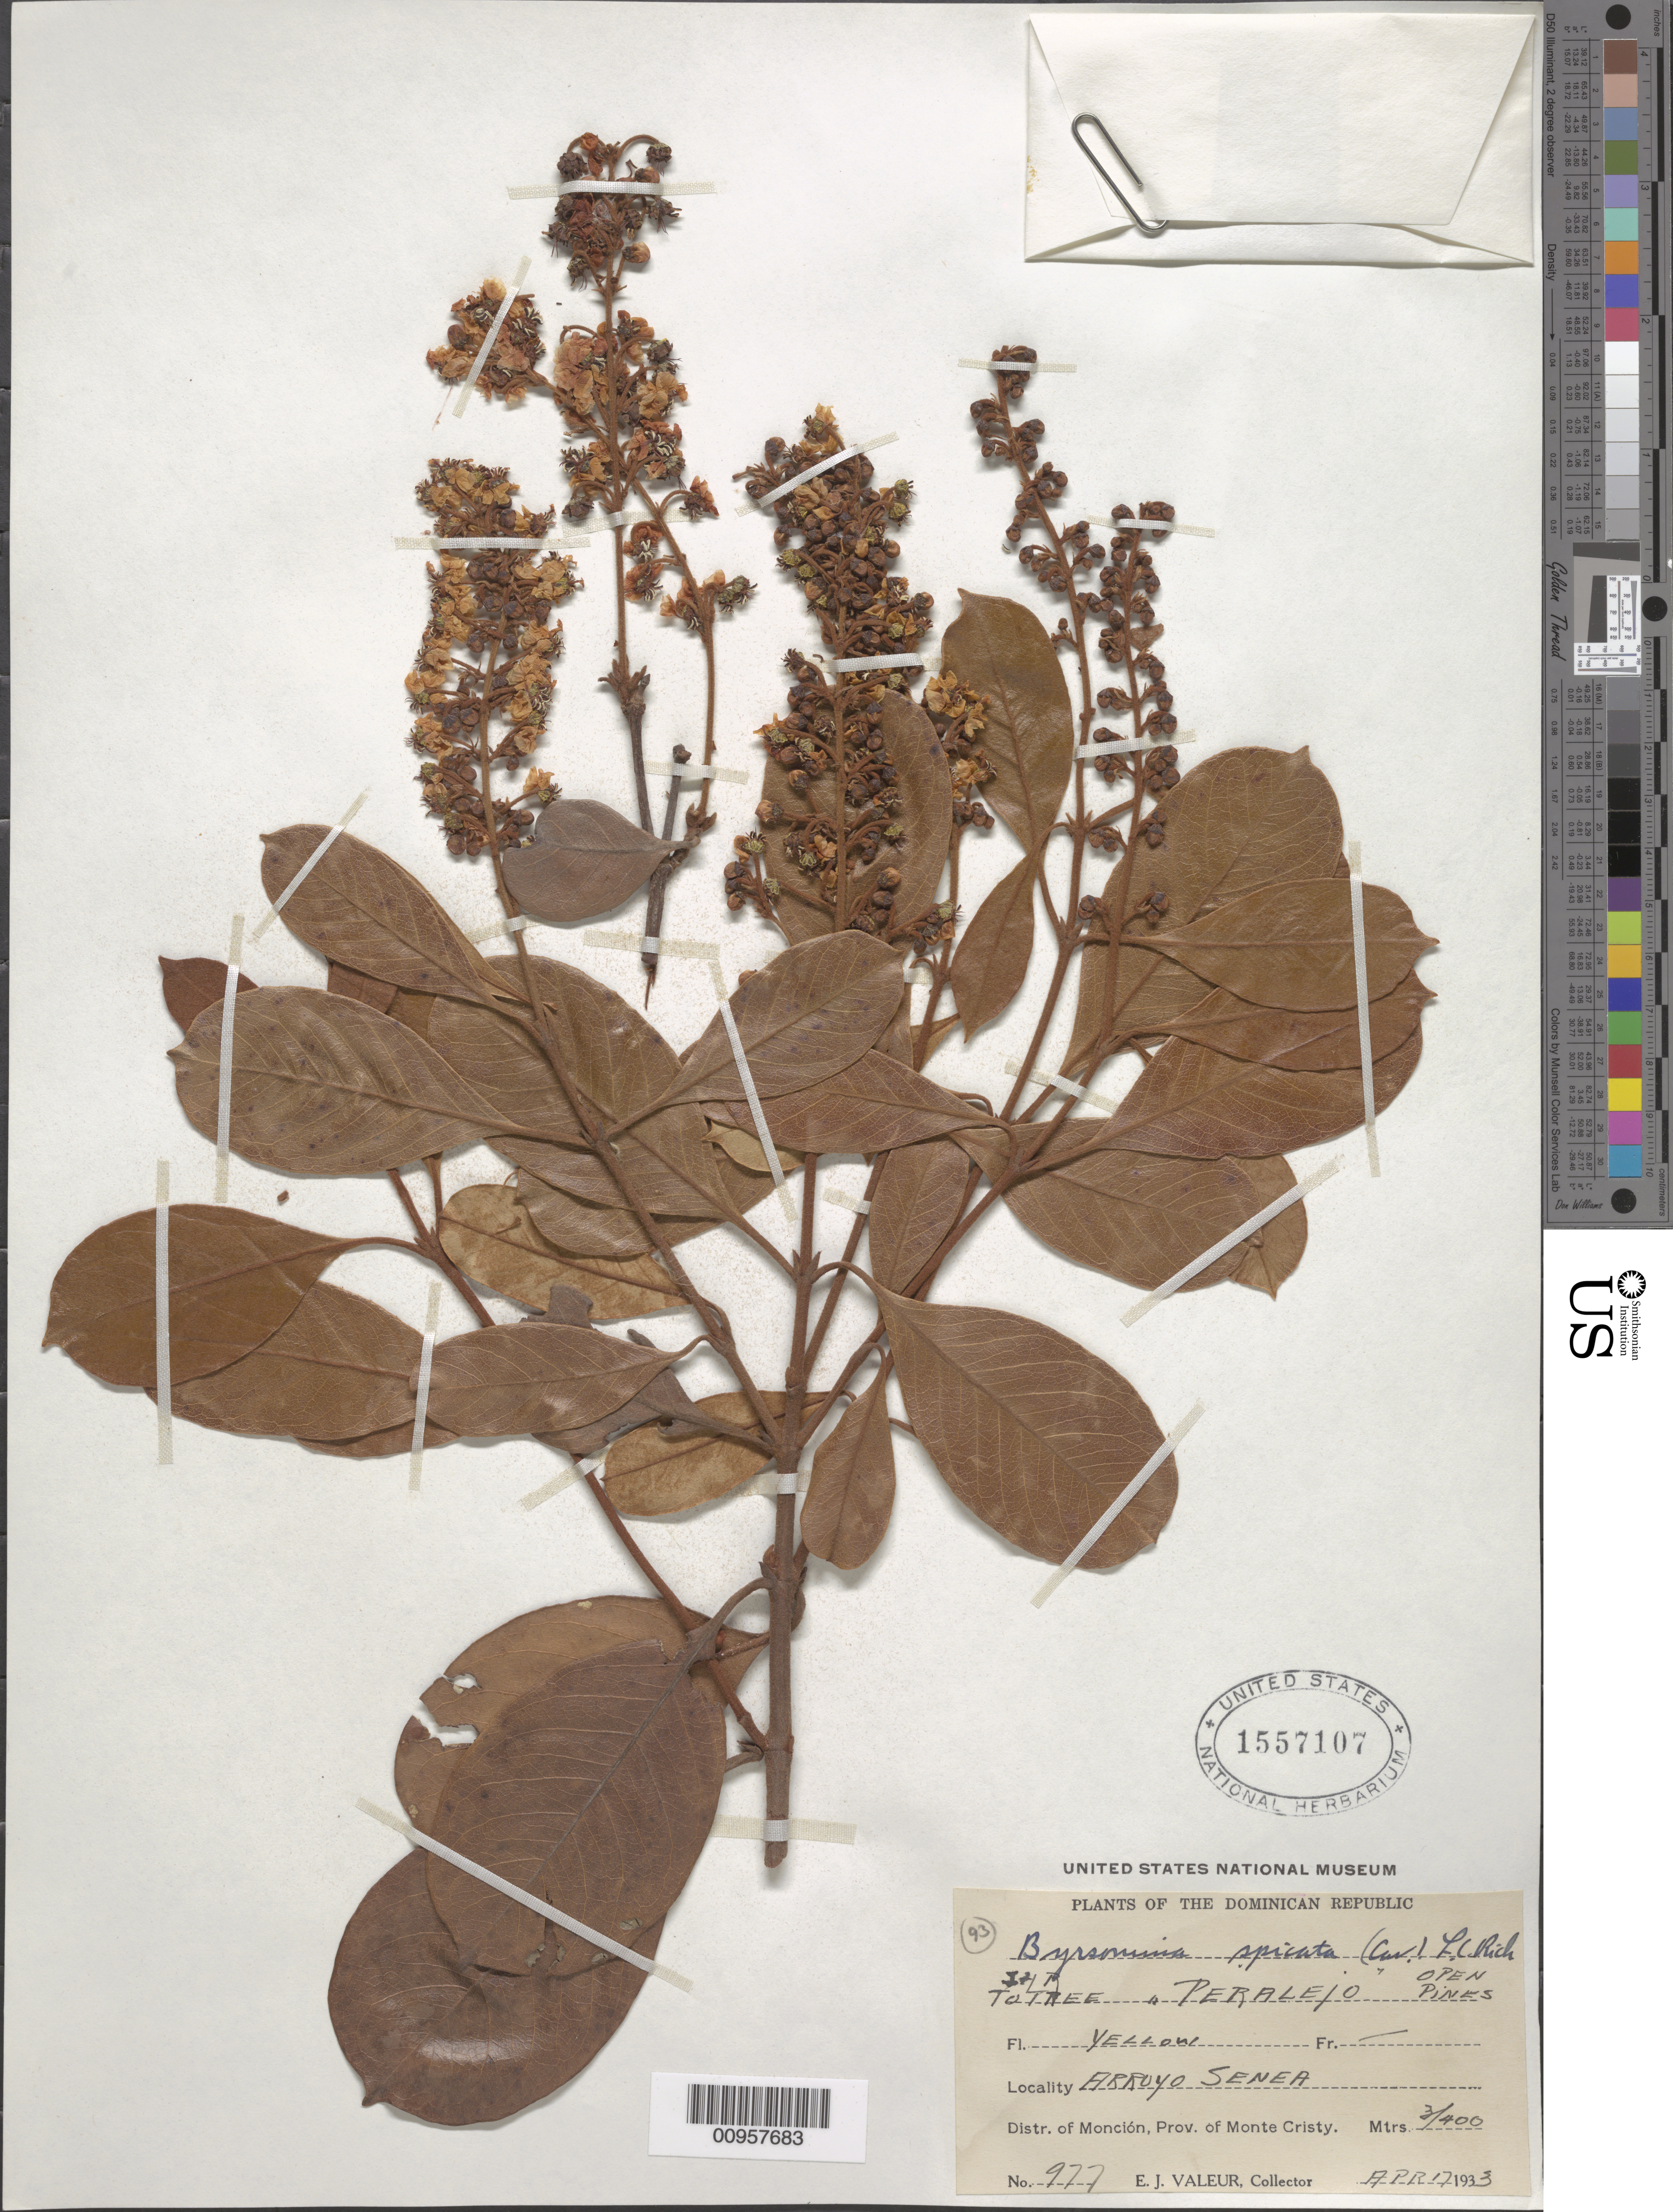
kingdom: Plantae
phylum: Tracheophyta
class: Magnoliopsida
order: Malpighiales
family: Malpighiaceae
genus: Byrsonima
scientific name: Byrsonima crassifolia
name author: (L.) Kunth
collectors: E. Valeur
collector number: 977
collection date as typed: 17 Apr 1933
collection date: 1933-04-17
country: Dominican Republic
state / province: Monte Cristi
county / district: Monción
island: Hispaniola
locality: Arroyo Senea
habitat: Open pines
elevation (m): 3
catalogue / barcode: US 1557107